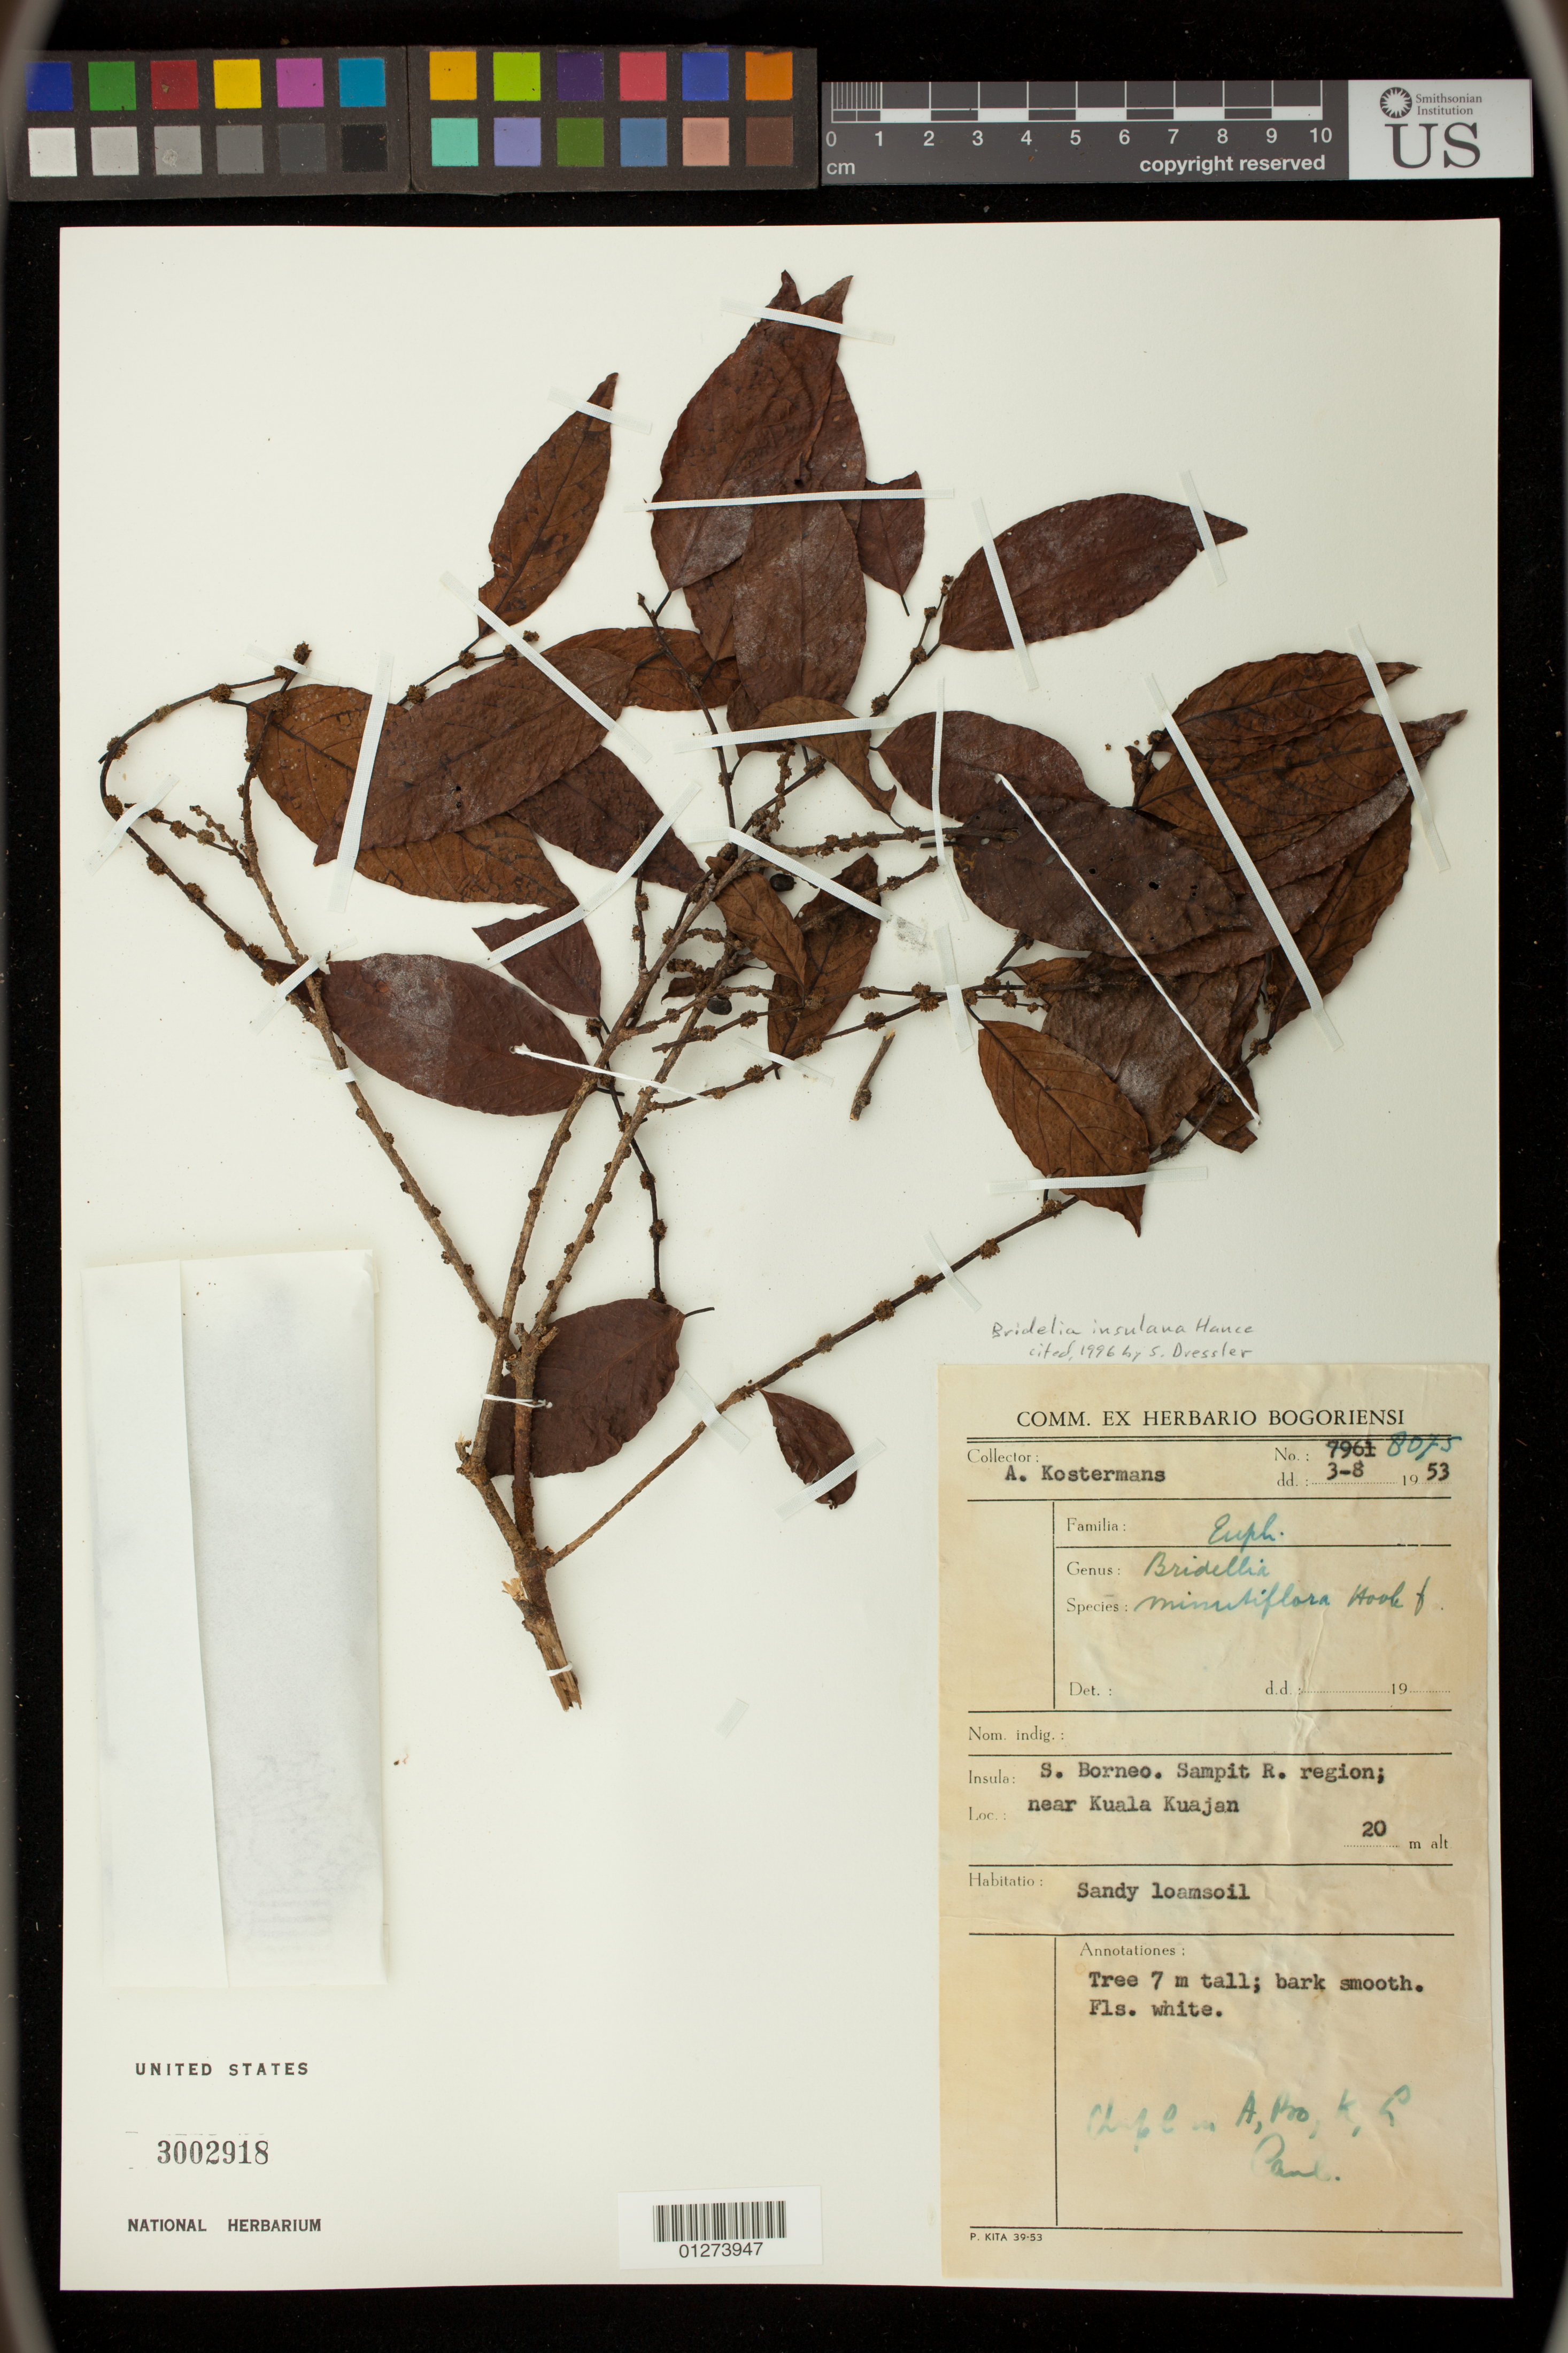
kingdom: Plantae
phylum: Tracheophyta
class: Magnoliopsida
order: Malpighiales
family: Phyllanthaceae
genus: Bridelia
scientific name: Bridelia insulana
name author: Hance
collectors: A. J. G. Kostermans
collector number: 8075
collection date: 1953-08-03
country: Indonesia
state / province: Kalimantan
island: Borneo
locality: S. Borneo. Sampit R. region; near Kuala Kuajan, Central Kalimantan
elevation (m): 20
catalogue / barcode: US 3002918